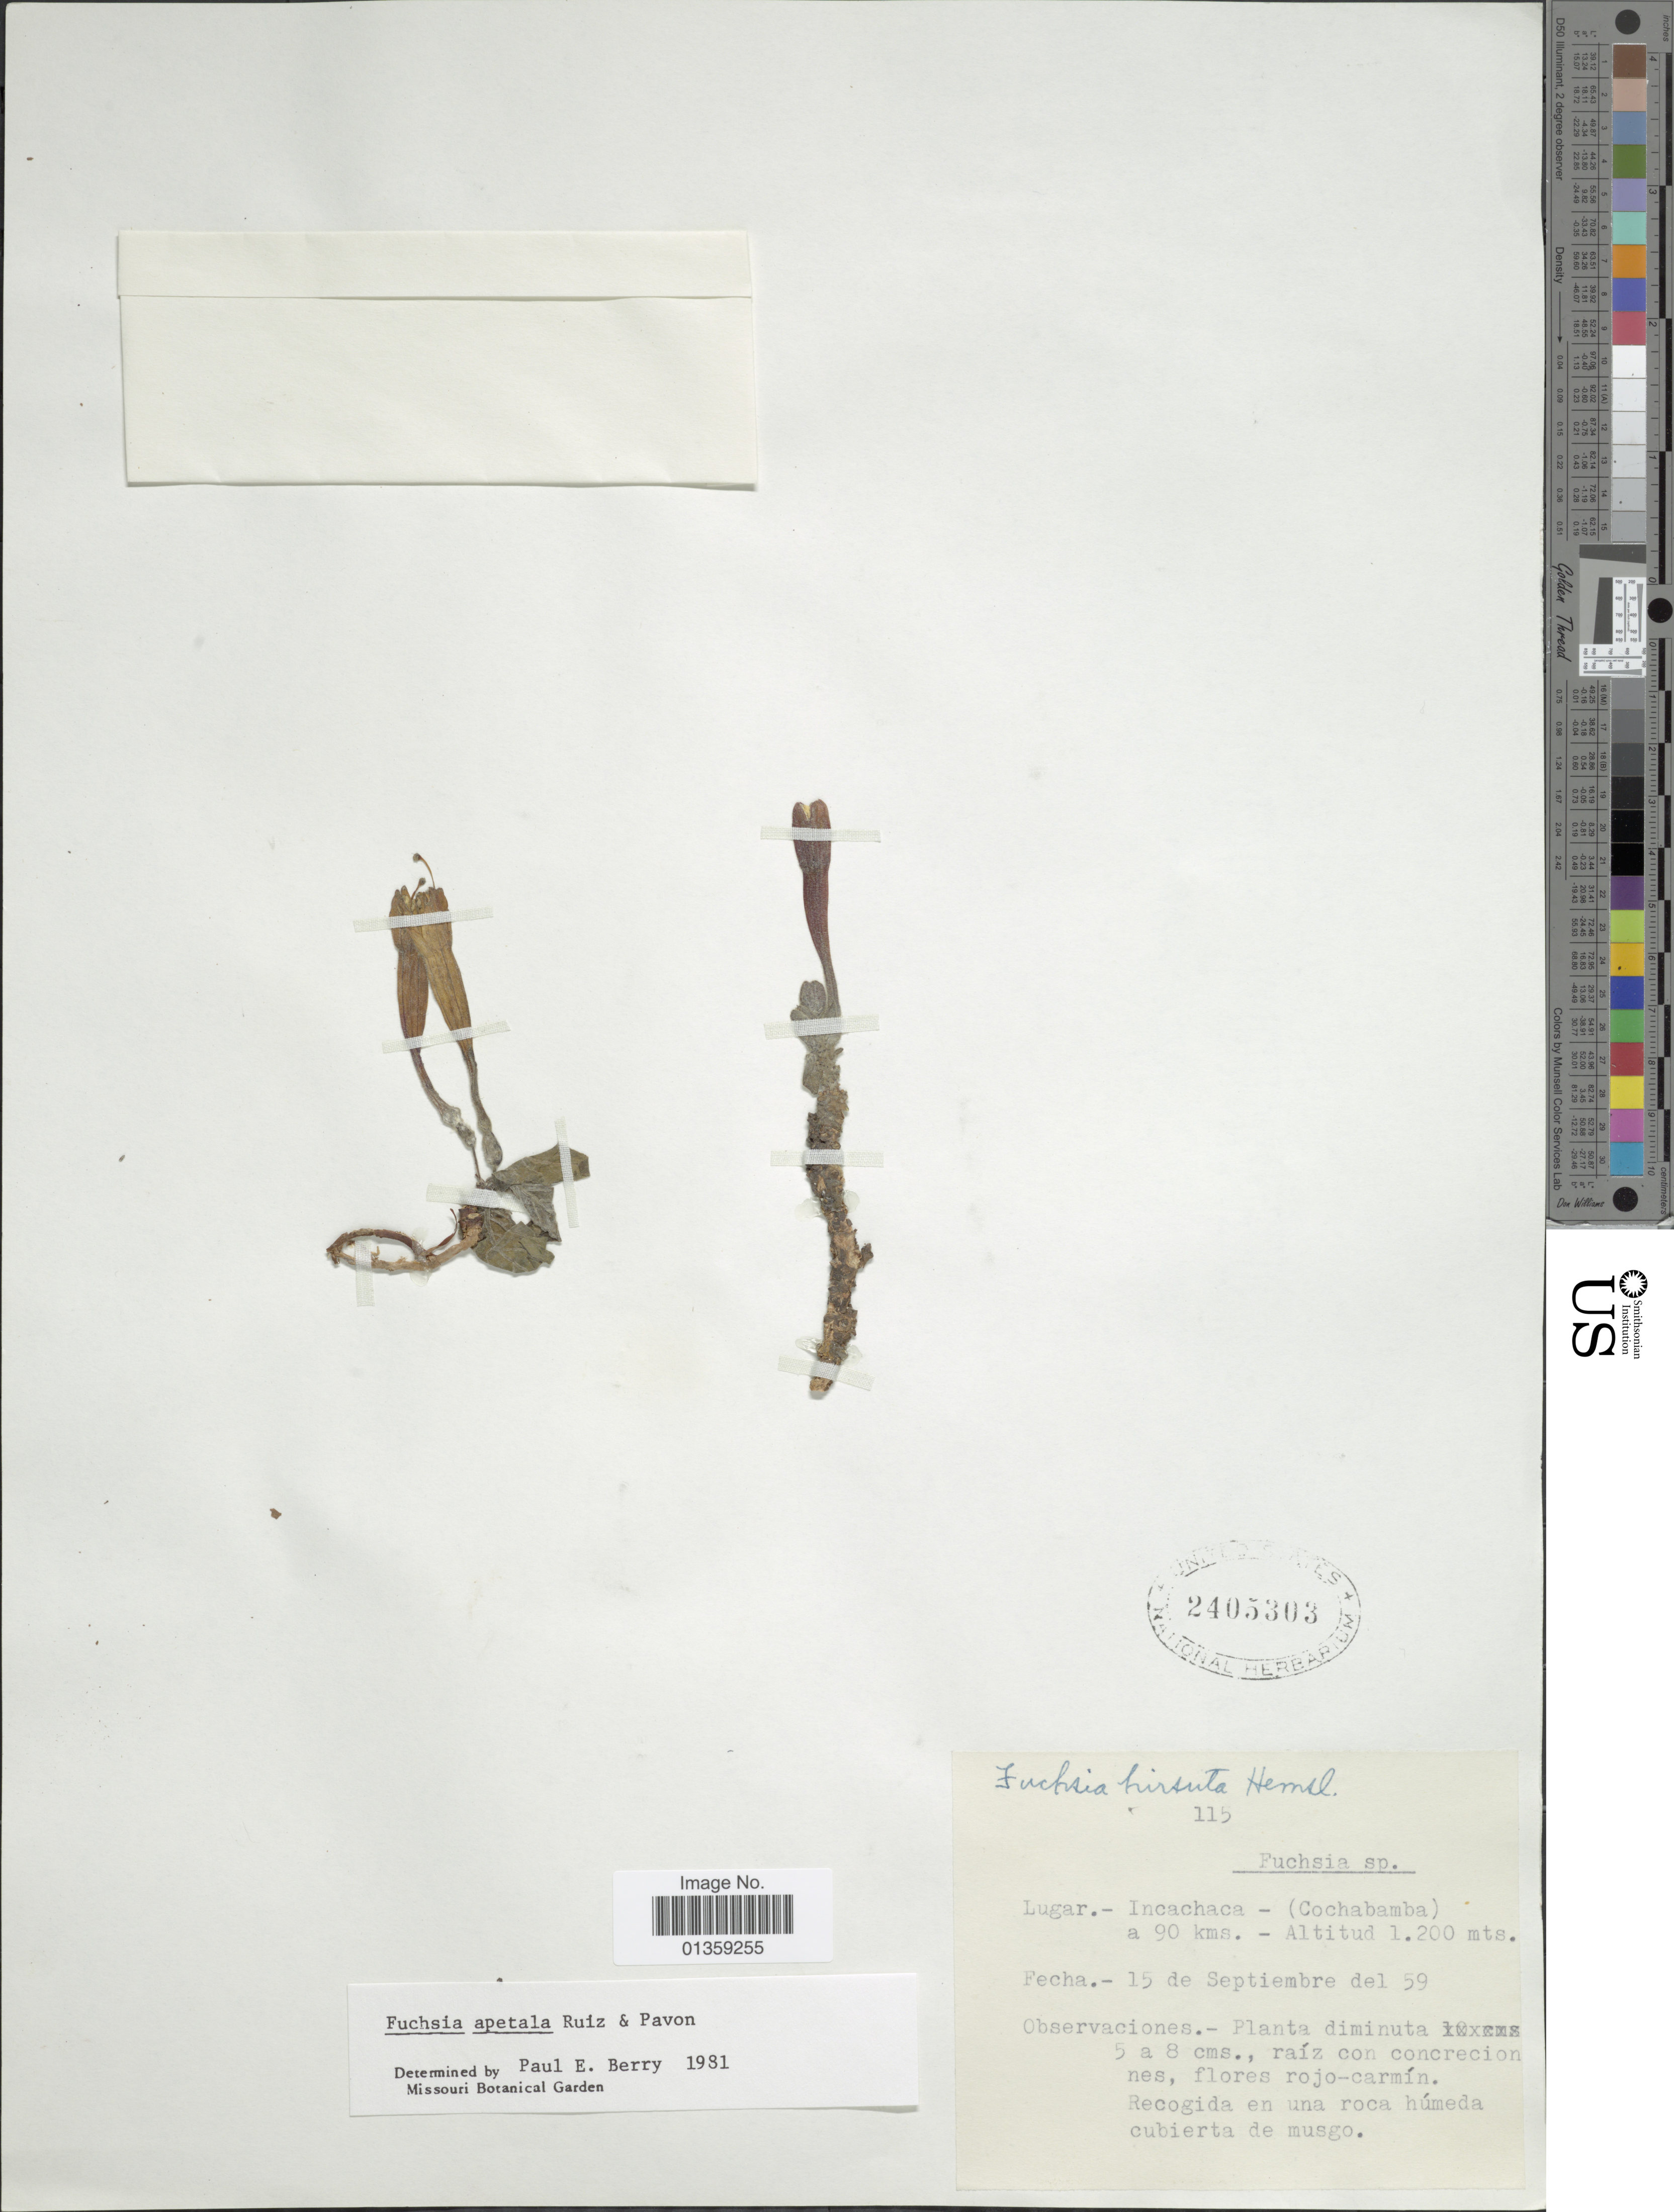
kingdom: Plantae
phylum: Tracheophyta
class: Magnoliopsida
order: Myrtales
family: Onagraceae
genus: Fuchsia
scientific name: Fuchsia apetala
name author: Ruiz & Pav.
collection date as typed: Transcribed d/m/y: 15/9/59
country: Bolivia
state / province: Cochabamba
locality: Incachaca - a 90 kms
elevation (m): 1200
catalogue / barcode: US 2405303